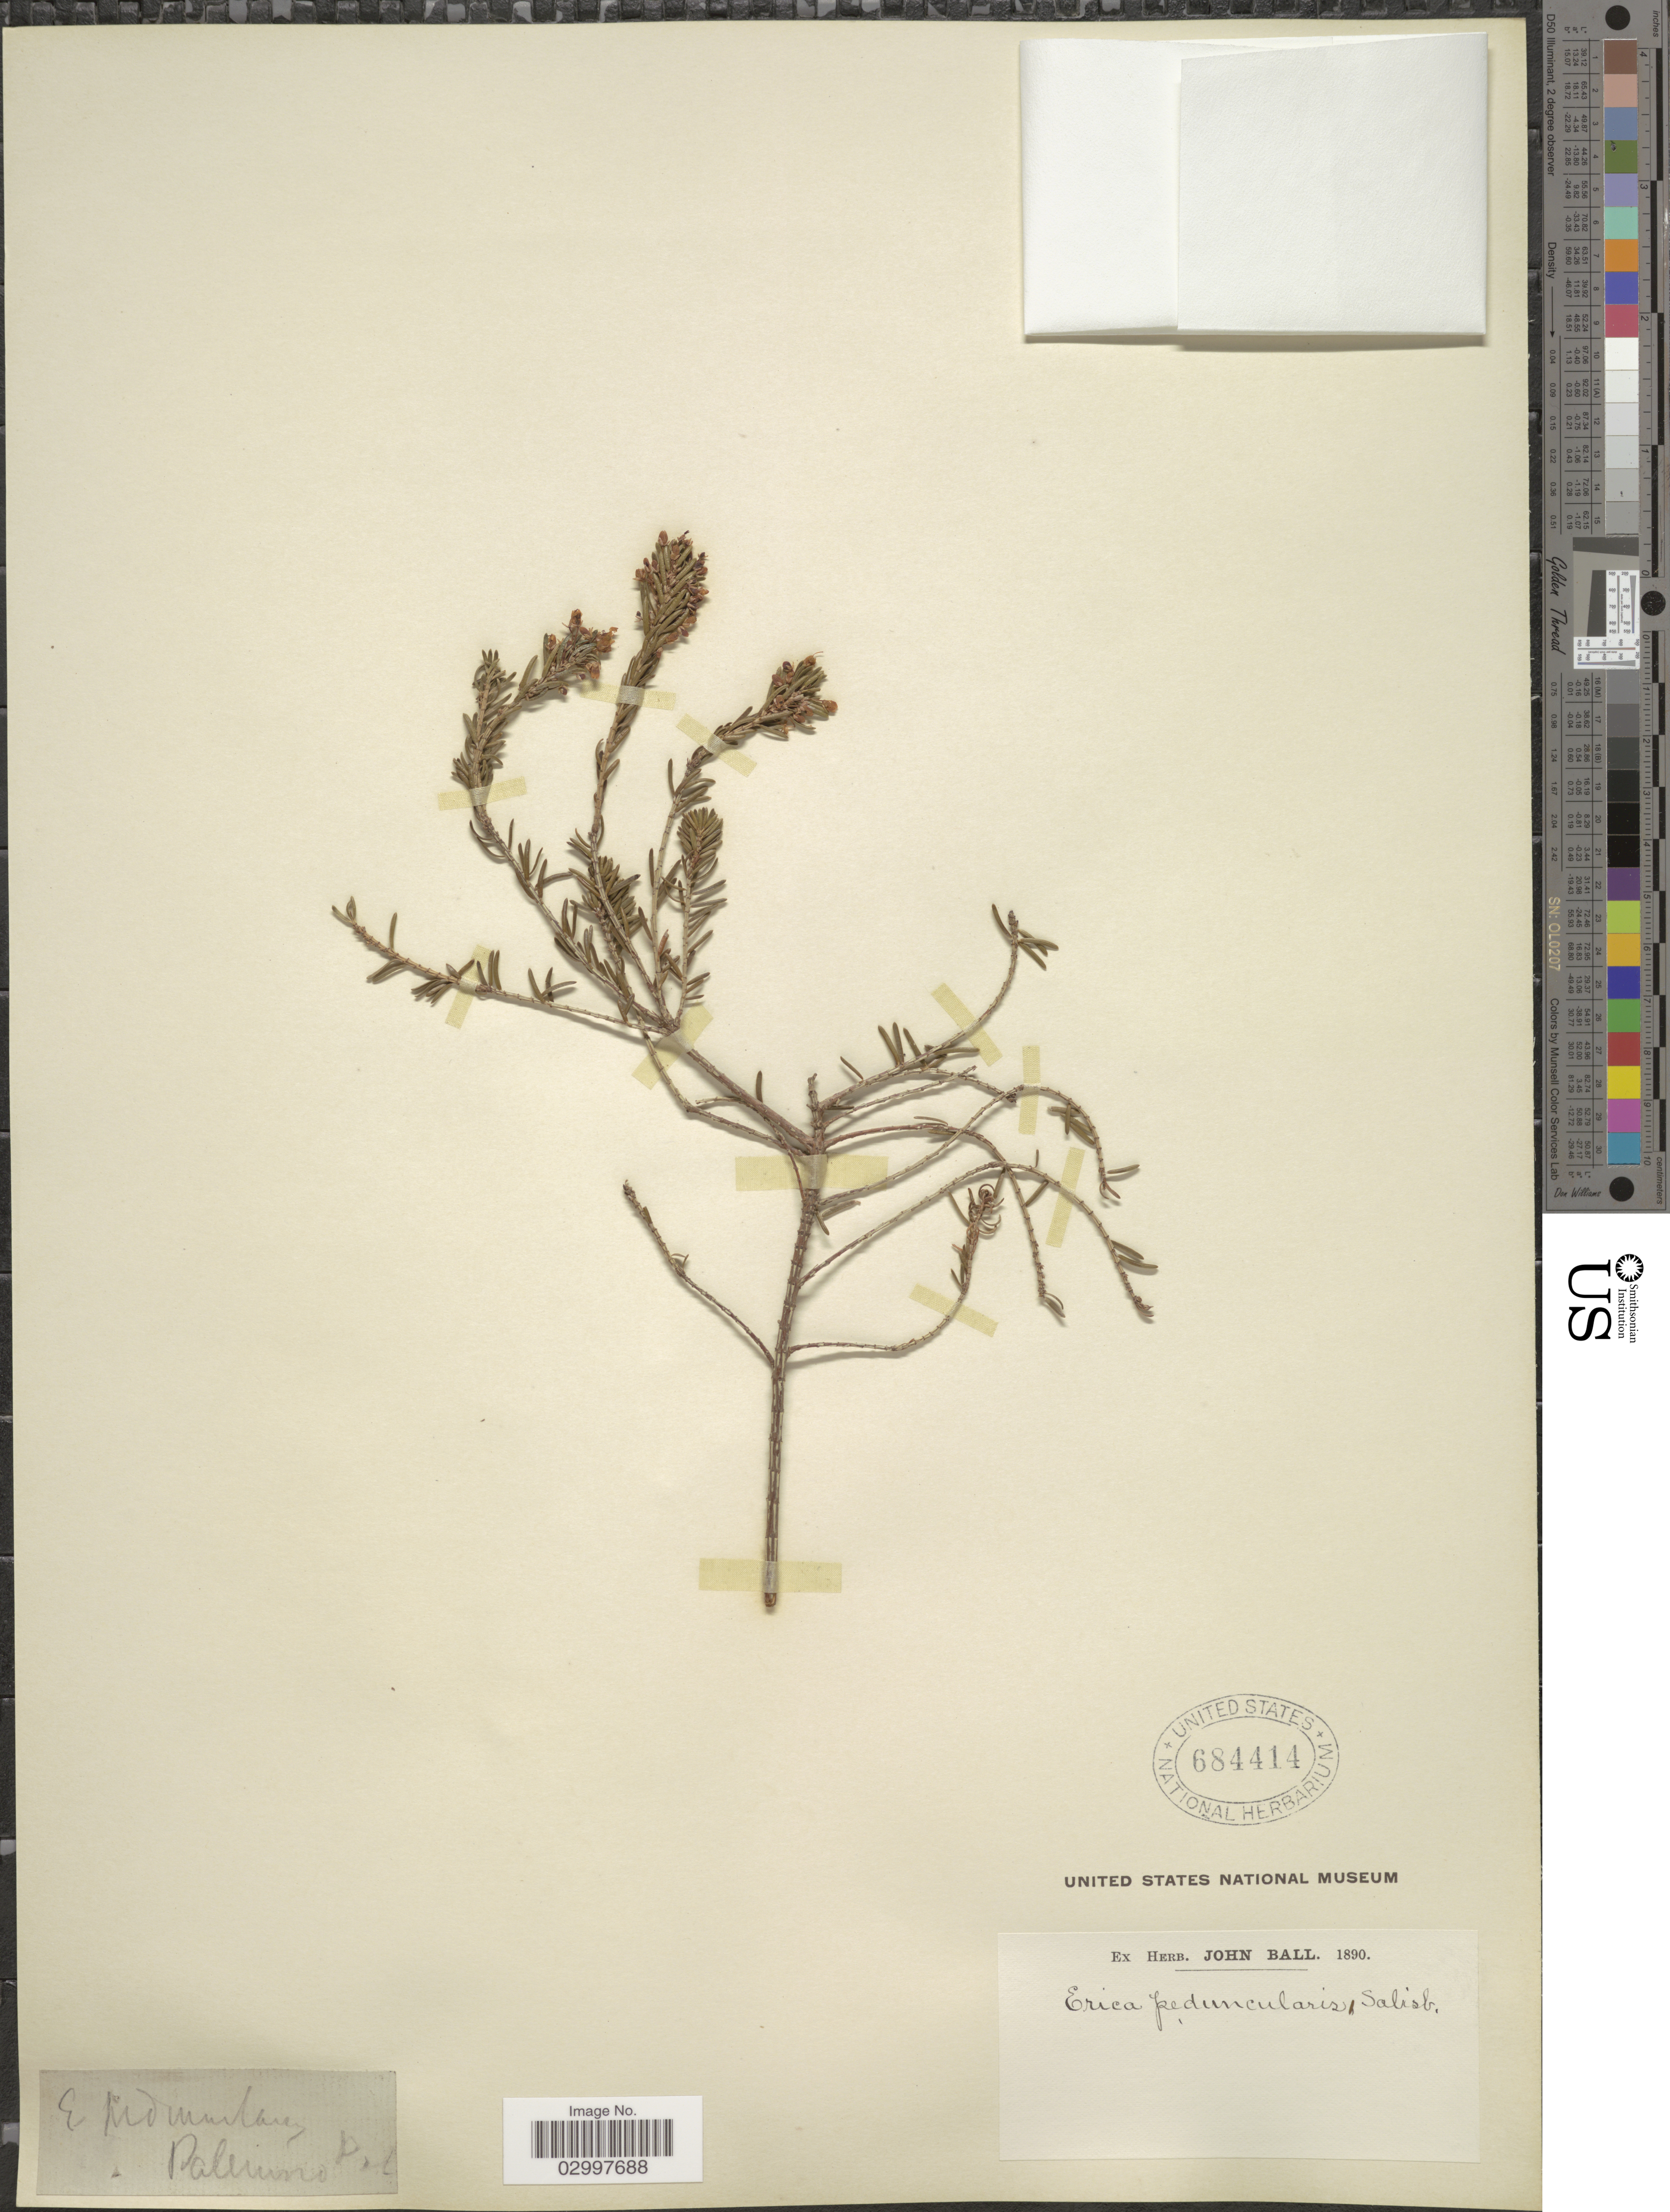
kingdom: Plantae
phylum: Tracheophyta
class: Magnoliopsida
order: Ericales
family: Ericaceae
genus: Erica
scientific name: Erica peduncularis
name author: C. Presl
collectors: ex herb. John Ball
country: Italy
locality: Palermo.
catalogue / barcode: US 684414